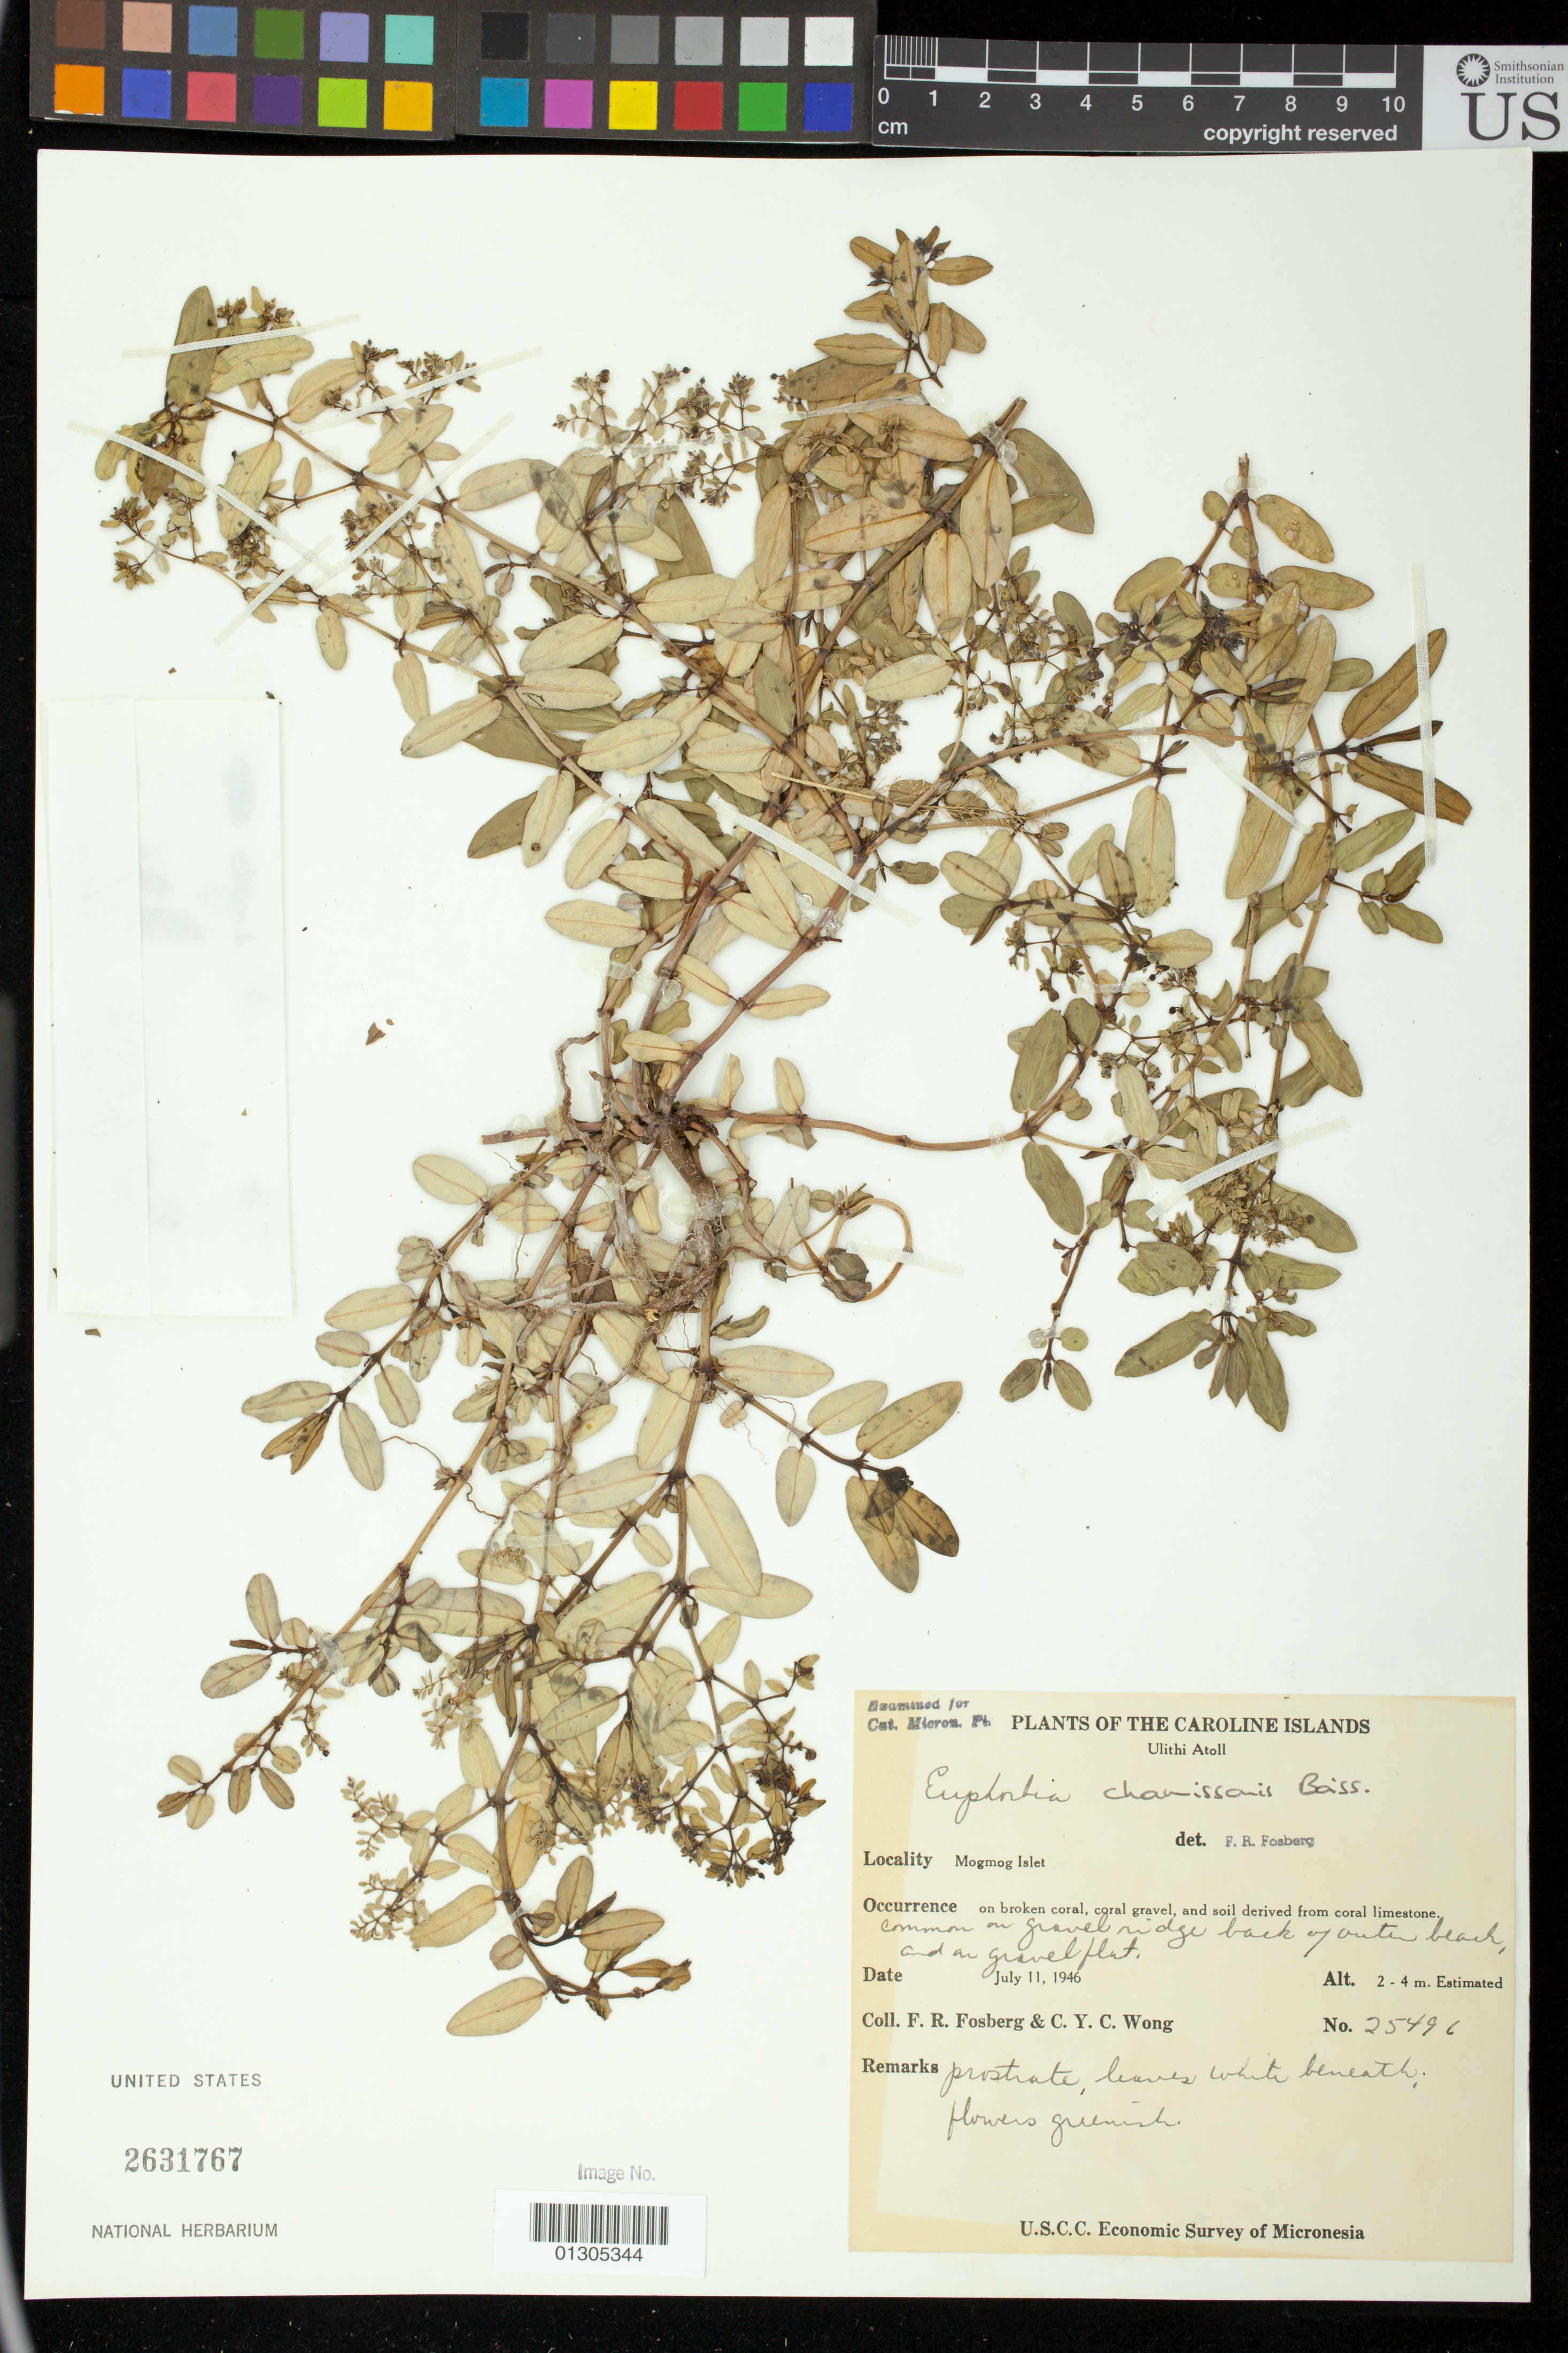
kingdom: Plantae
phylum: Tracheophyta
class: Magnoliopsida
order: Malpighiales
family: Euphorbiaceae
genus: Euphorbia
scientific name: Euphorbia chamissonis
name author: (Klotzsch ex Klotzsch & Garcke) Boiss.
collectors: F. R. Fosberg & C. Y. C. Wong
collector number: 25496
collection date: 1946-07-11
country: Micronesia, Federated States of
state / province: Yap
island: Ulithi Atoll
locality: Ulithi Atoll; Mogmog Islet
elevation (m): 2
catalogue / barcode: US 2631767